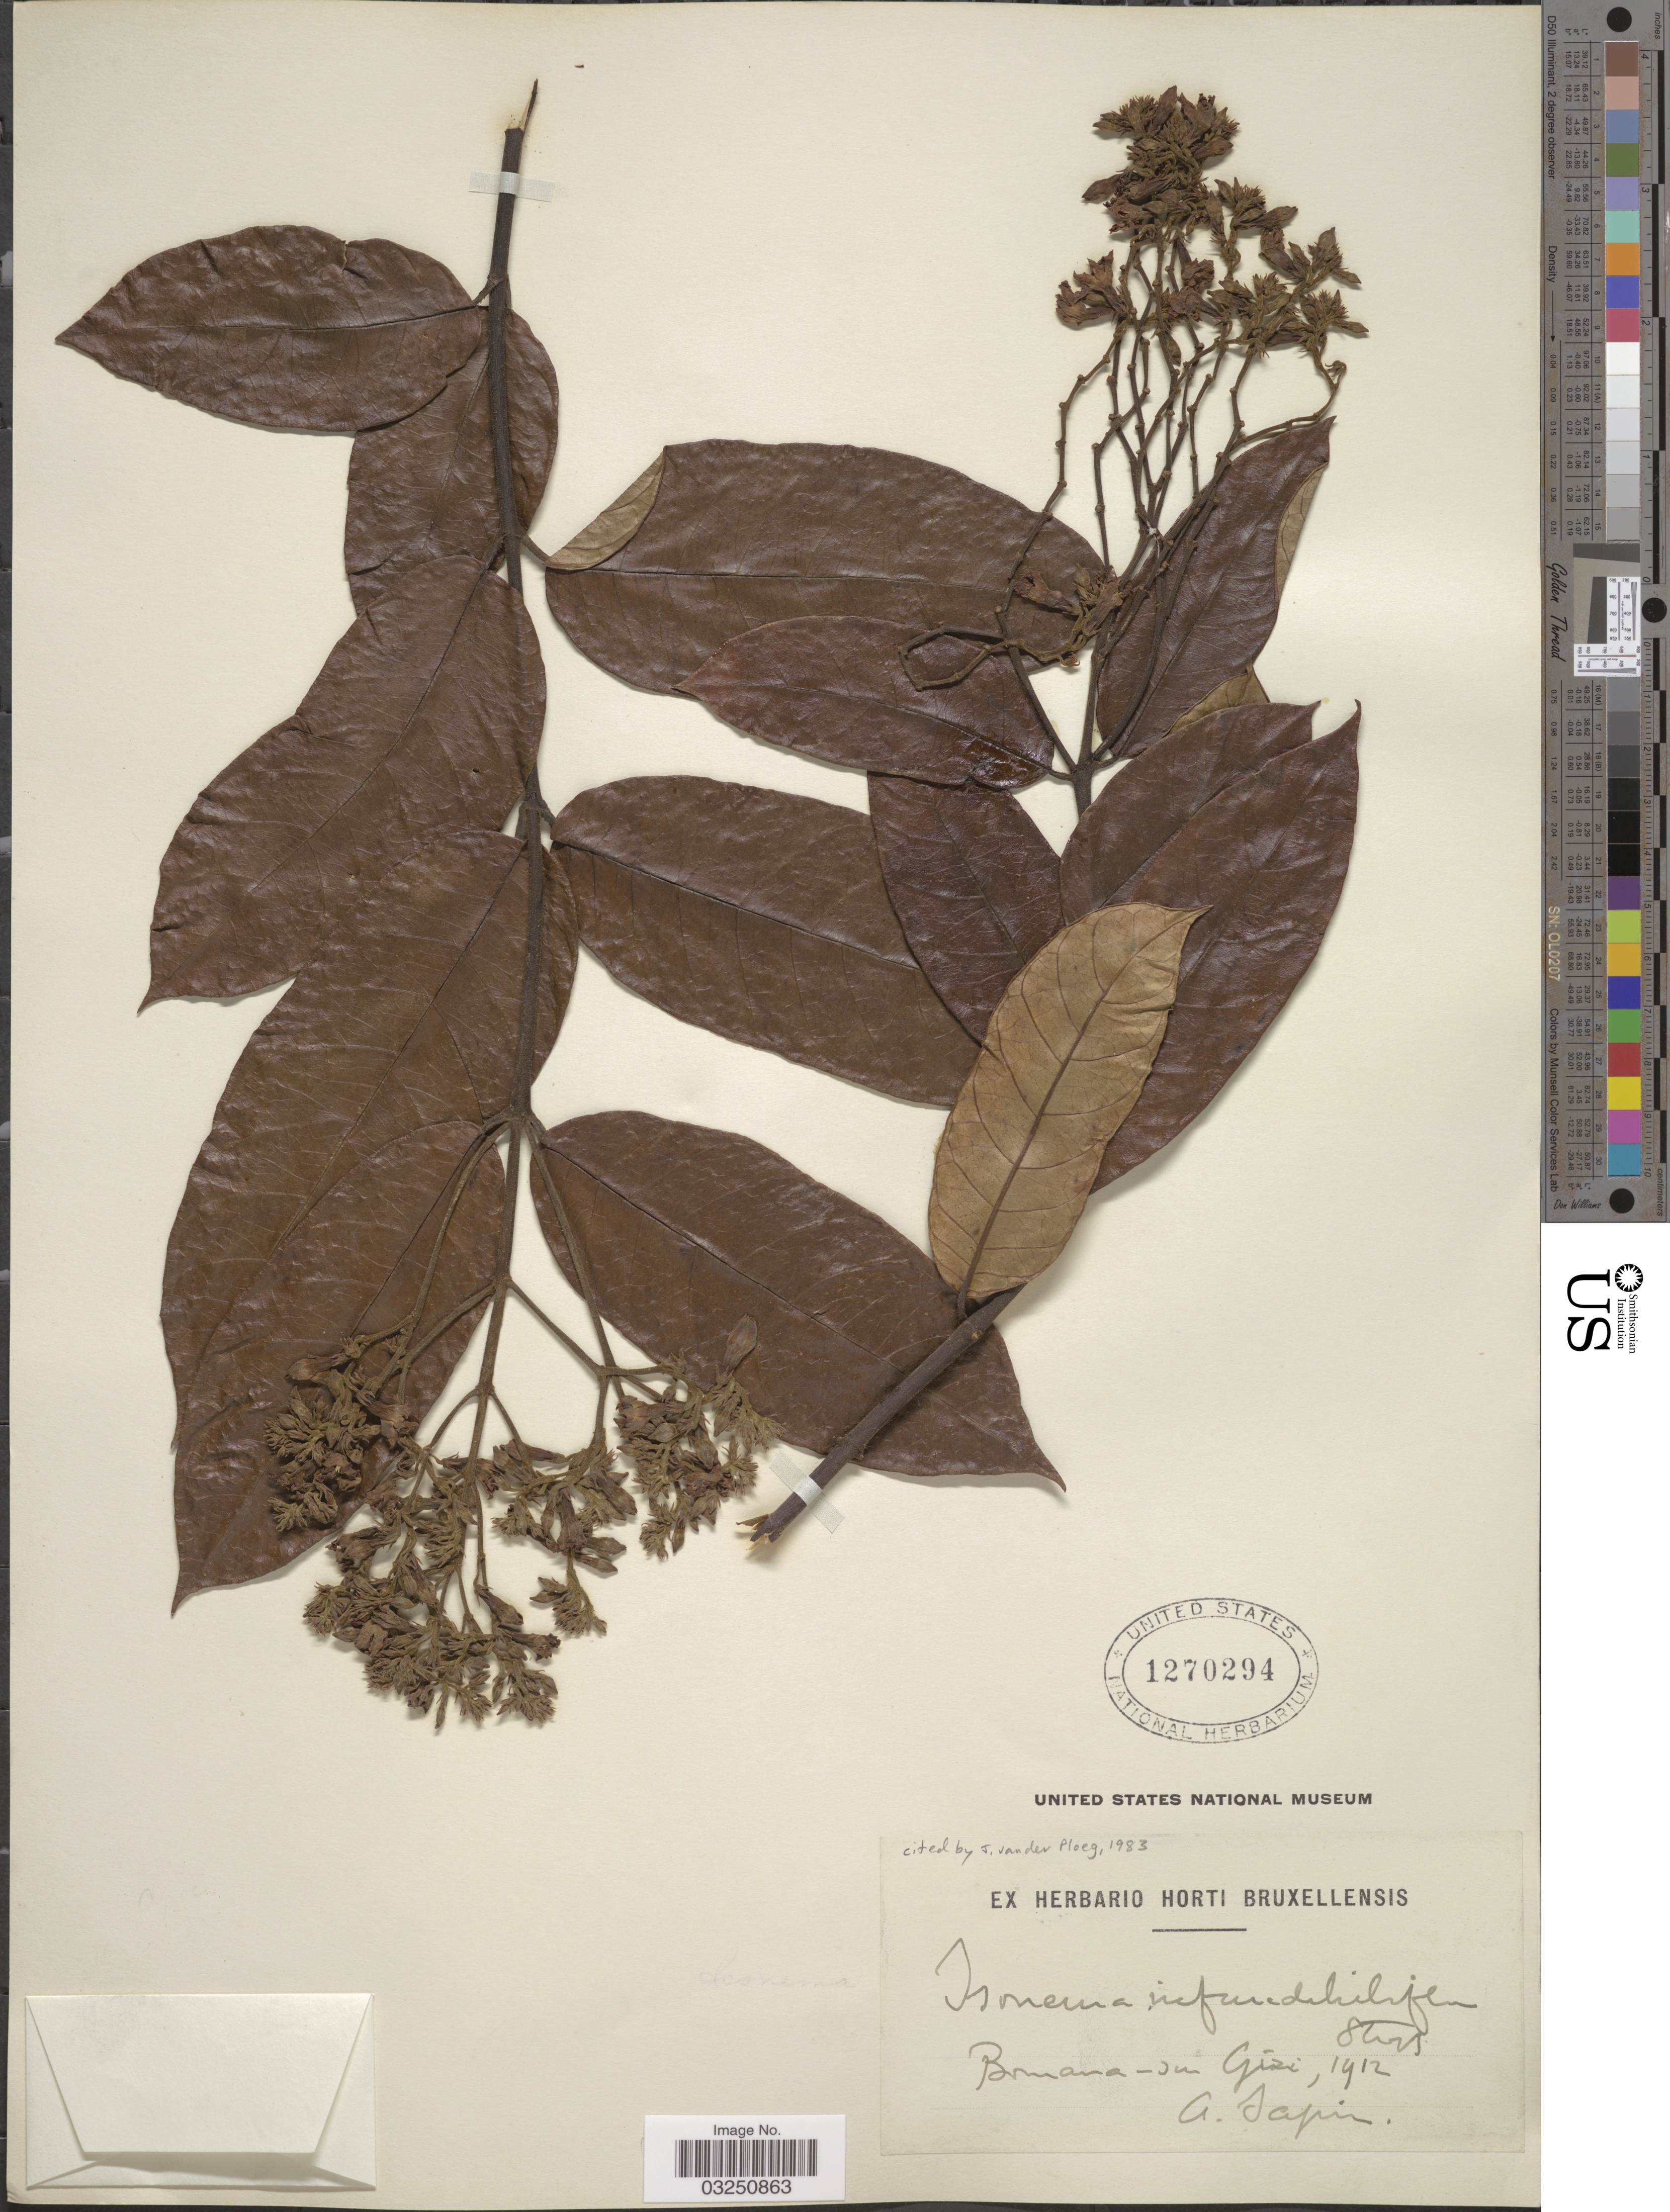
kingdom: Plantae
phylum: Tracheophyta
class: Magnoliopsida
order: Gentianales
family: Apocynaceae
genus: Isonema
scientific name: Isonema infundibuliflorum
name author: Stapf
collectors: A. Sapin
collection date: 1912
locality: Romana-Ju Gizi. [interpreted]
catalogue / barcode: US 1270294